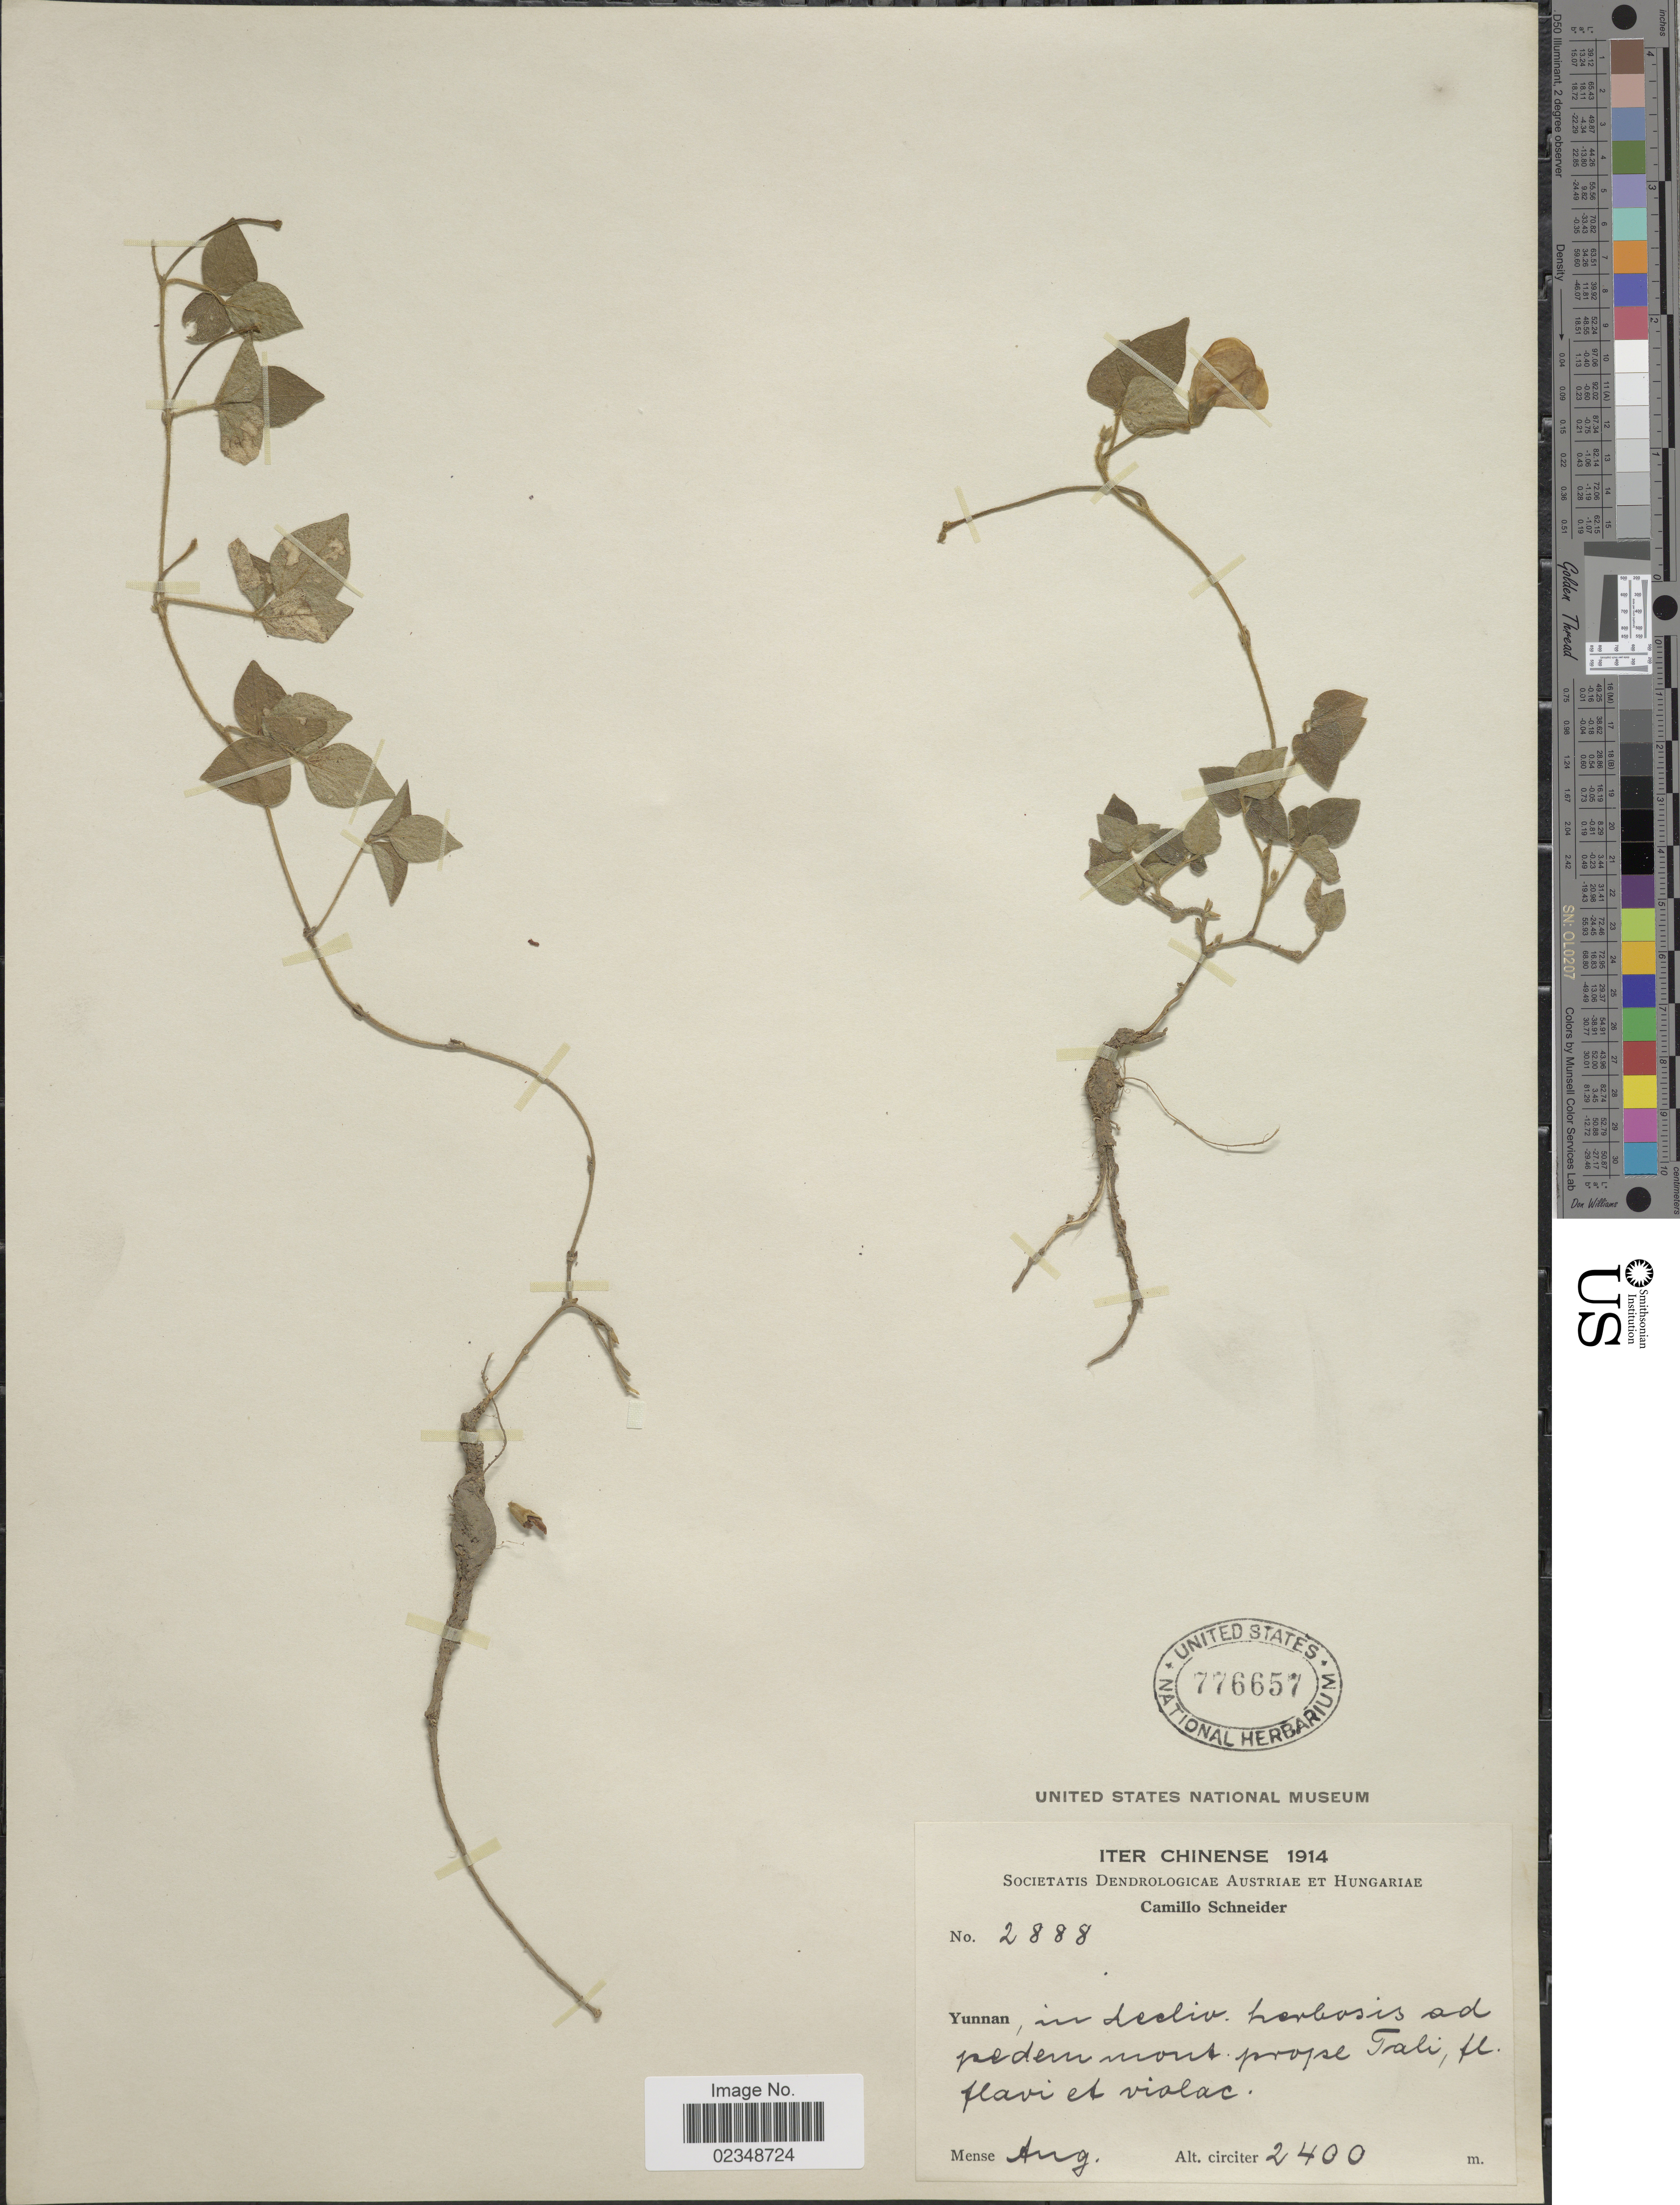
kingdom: Plantae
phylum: Tracheophyta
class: Magnoliopsida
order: Fabales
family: Fabaceae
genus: Rhynchosia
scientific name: Rhynchosia sp.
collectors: C. K. Schneider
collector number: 2888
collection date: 1914-08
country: China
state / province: Yunnan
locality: Prope Tali [interpreted]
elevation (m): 2400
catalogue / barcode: US 776657